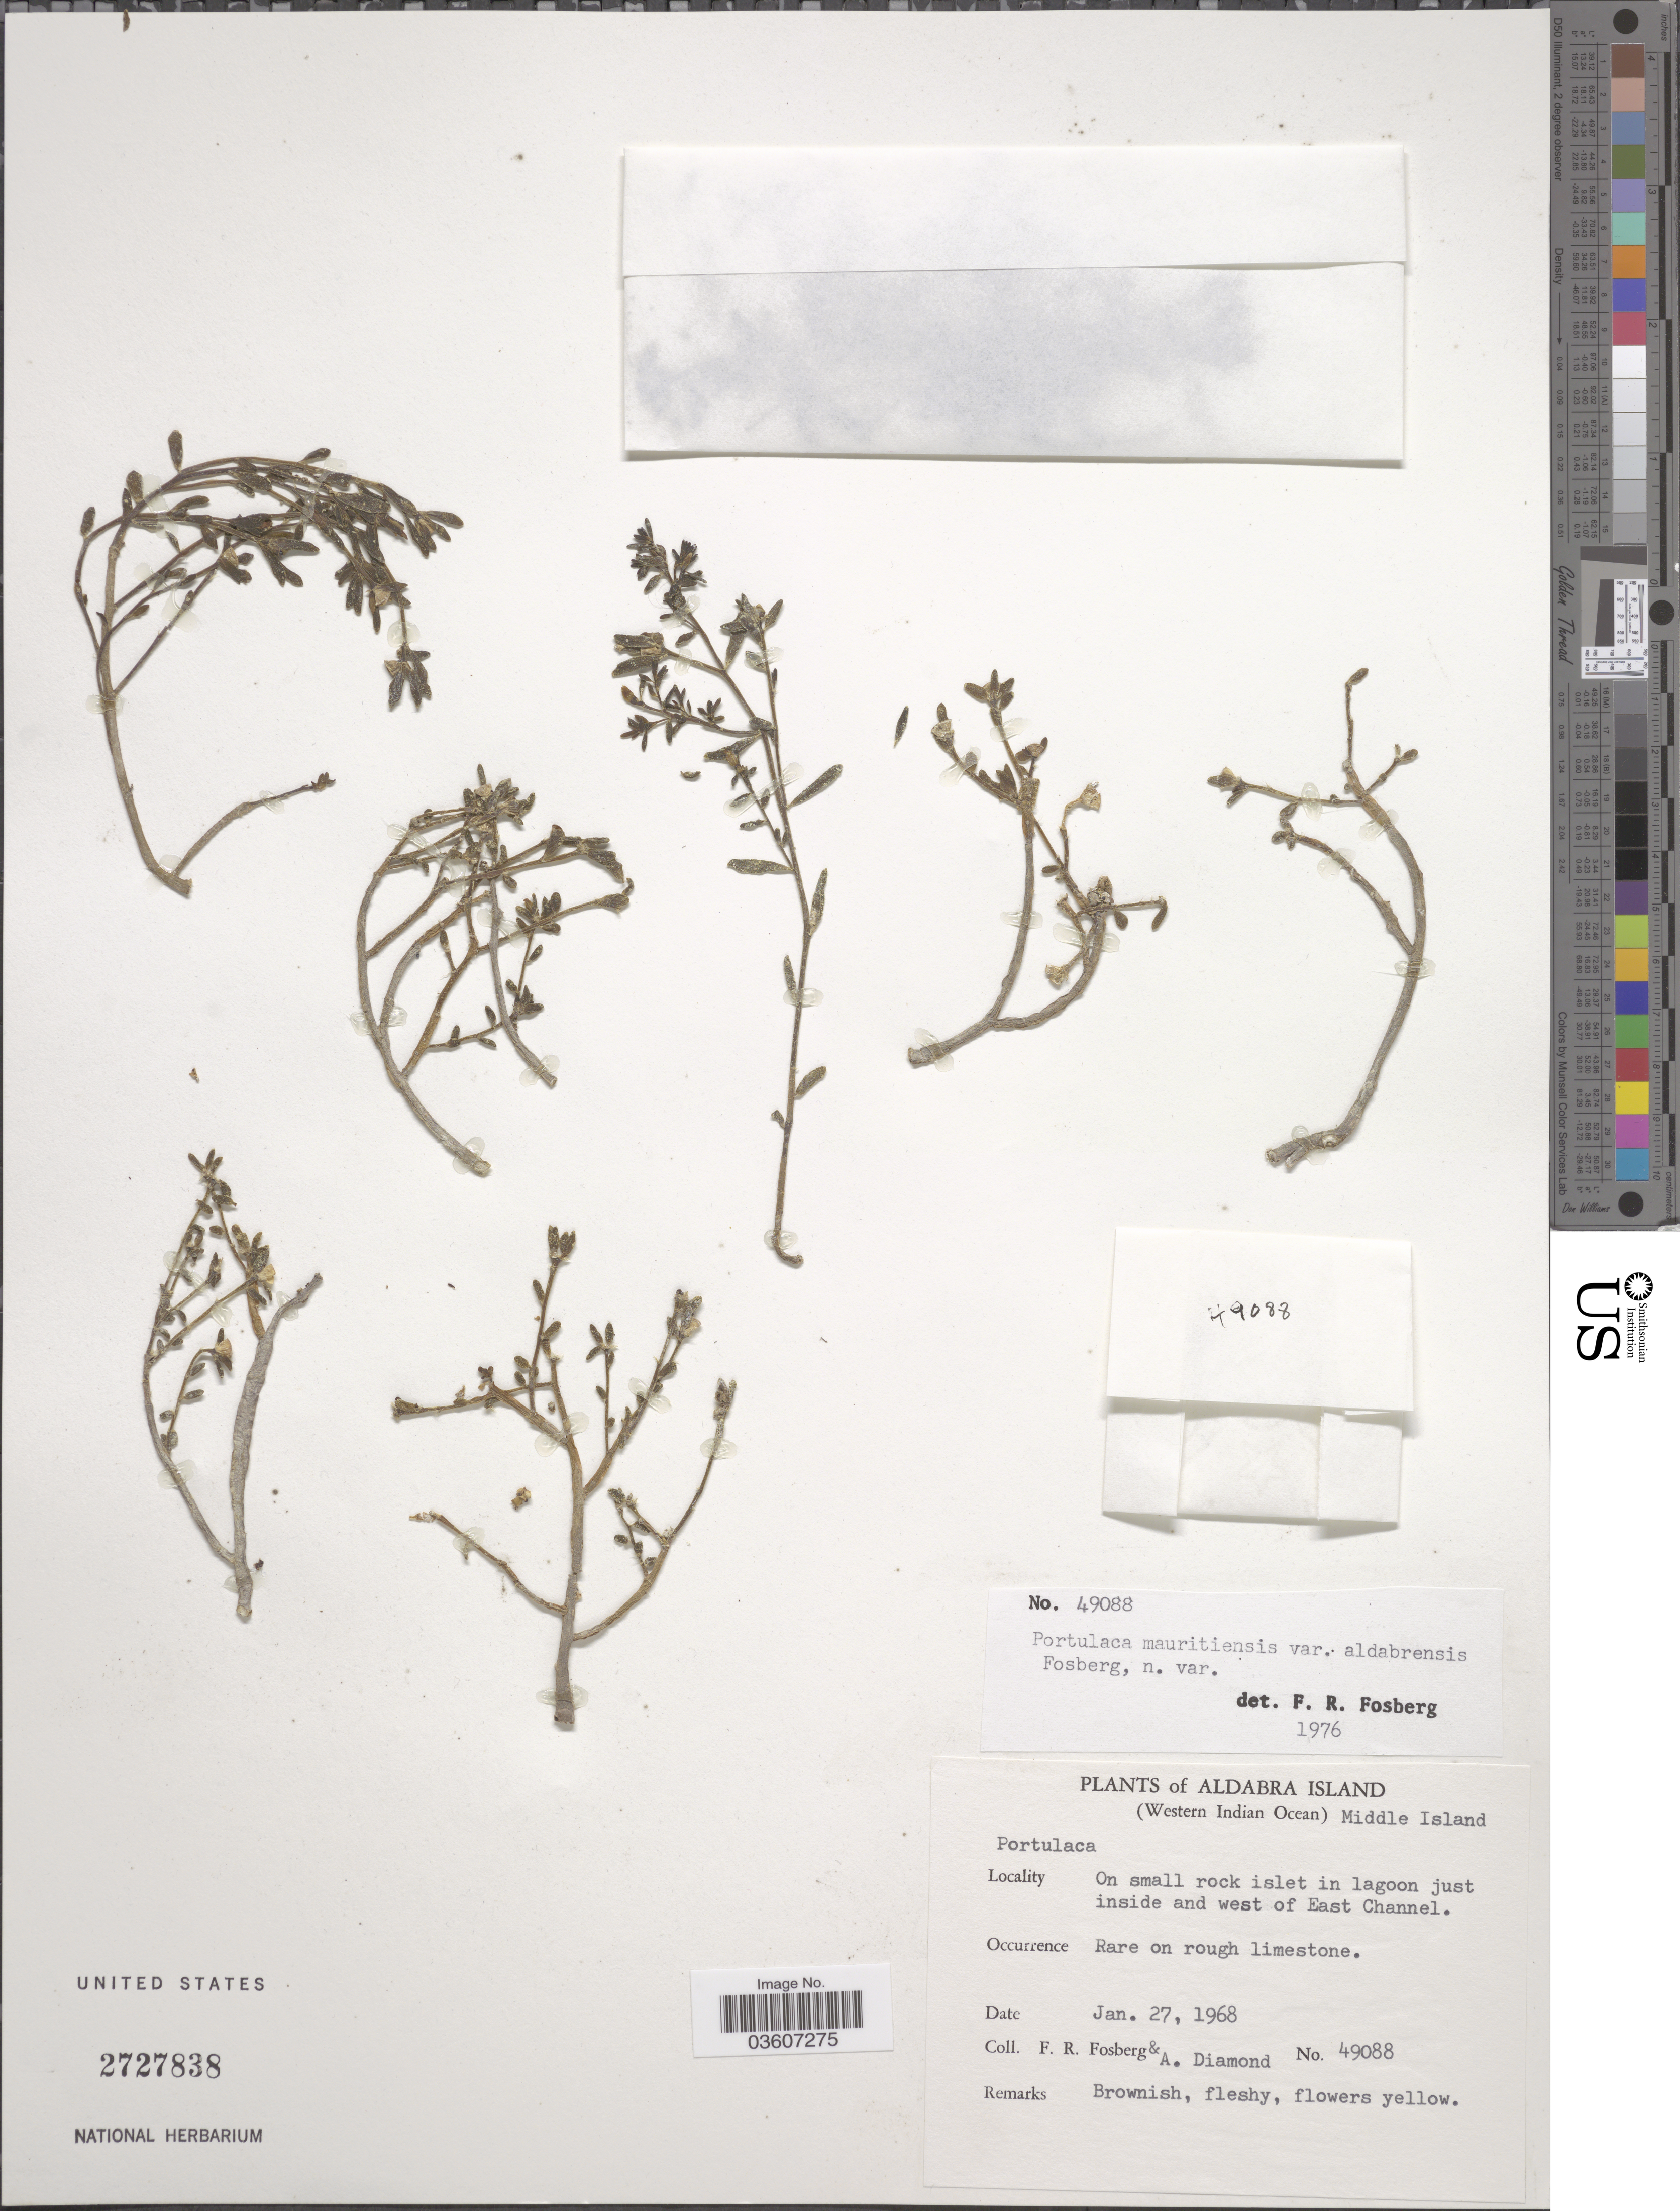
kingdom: Plantae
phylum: Tracheophyta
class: Magnoliopsida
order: Caryophyllales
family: Portulacaceae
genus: Portulaca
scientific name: Portulaca mauritiensis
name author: Poelln.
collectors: F. R. Fosberg & A. Diamond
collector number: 49088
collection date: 1968-01-27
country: Seychelles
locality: Aldabra Island (Western Indian Ocean) Middle Island. On small rock islet in lagoon just inside and west of East Channel.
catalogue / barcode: US 2727838